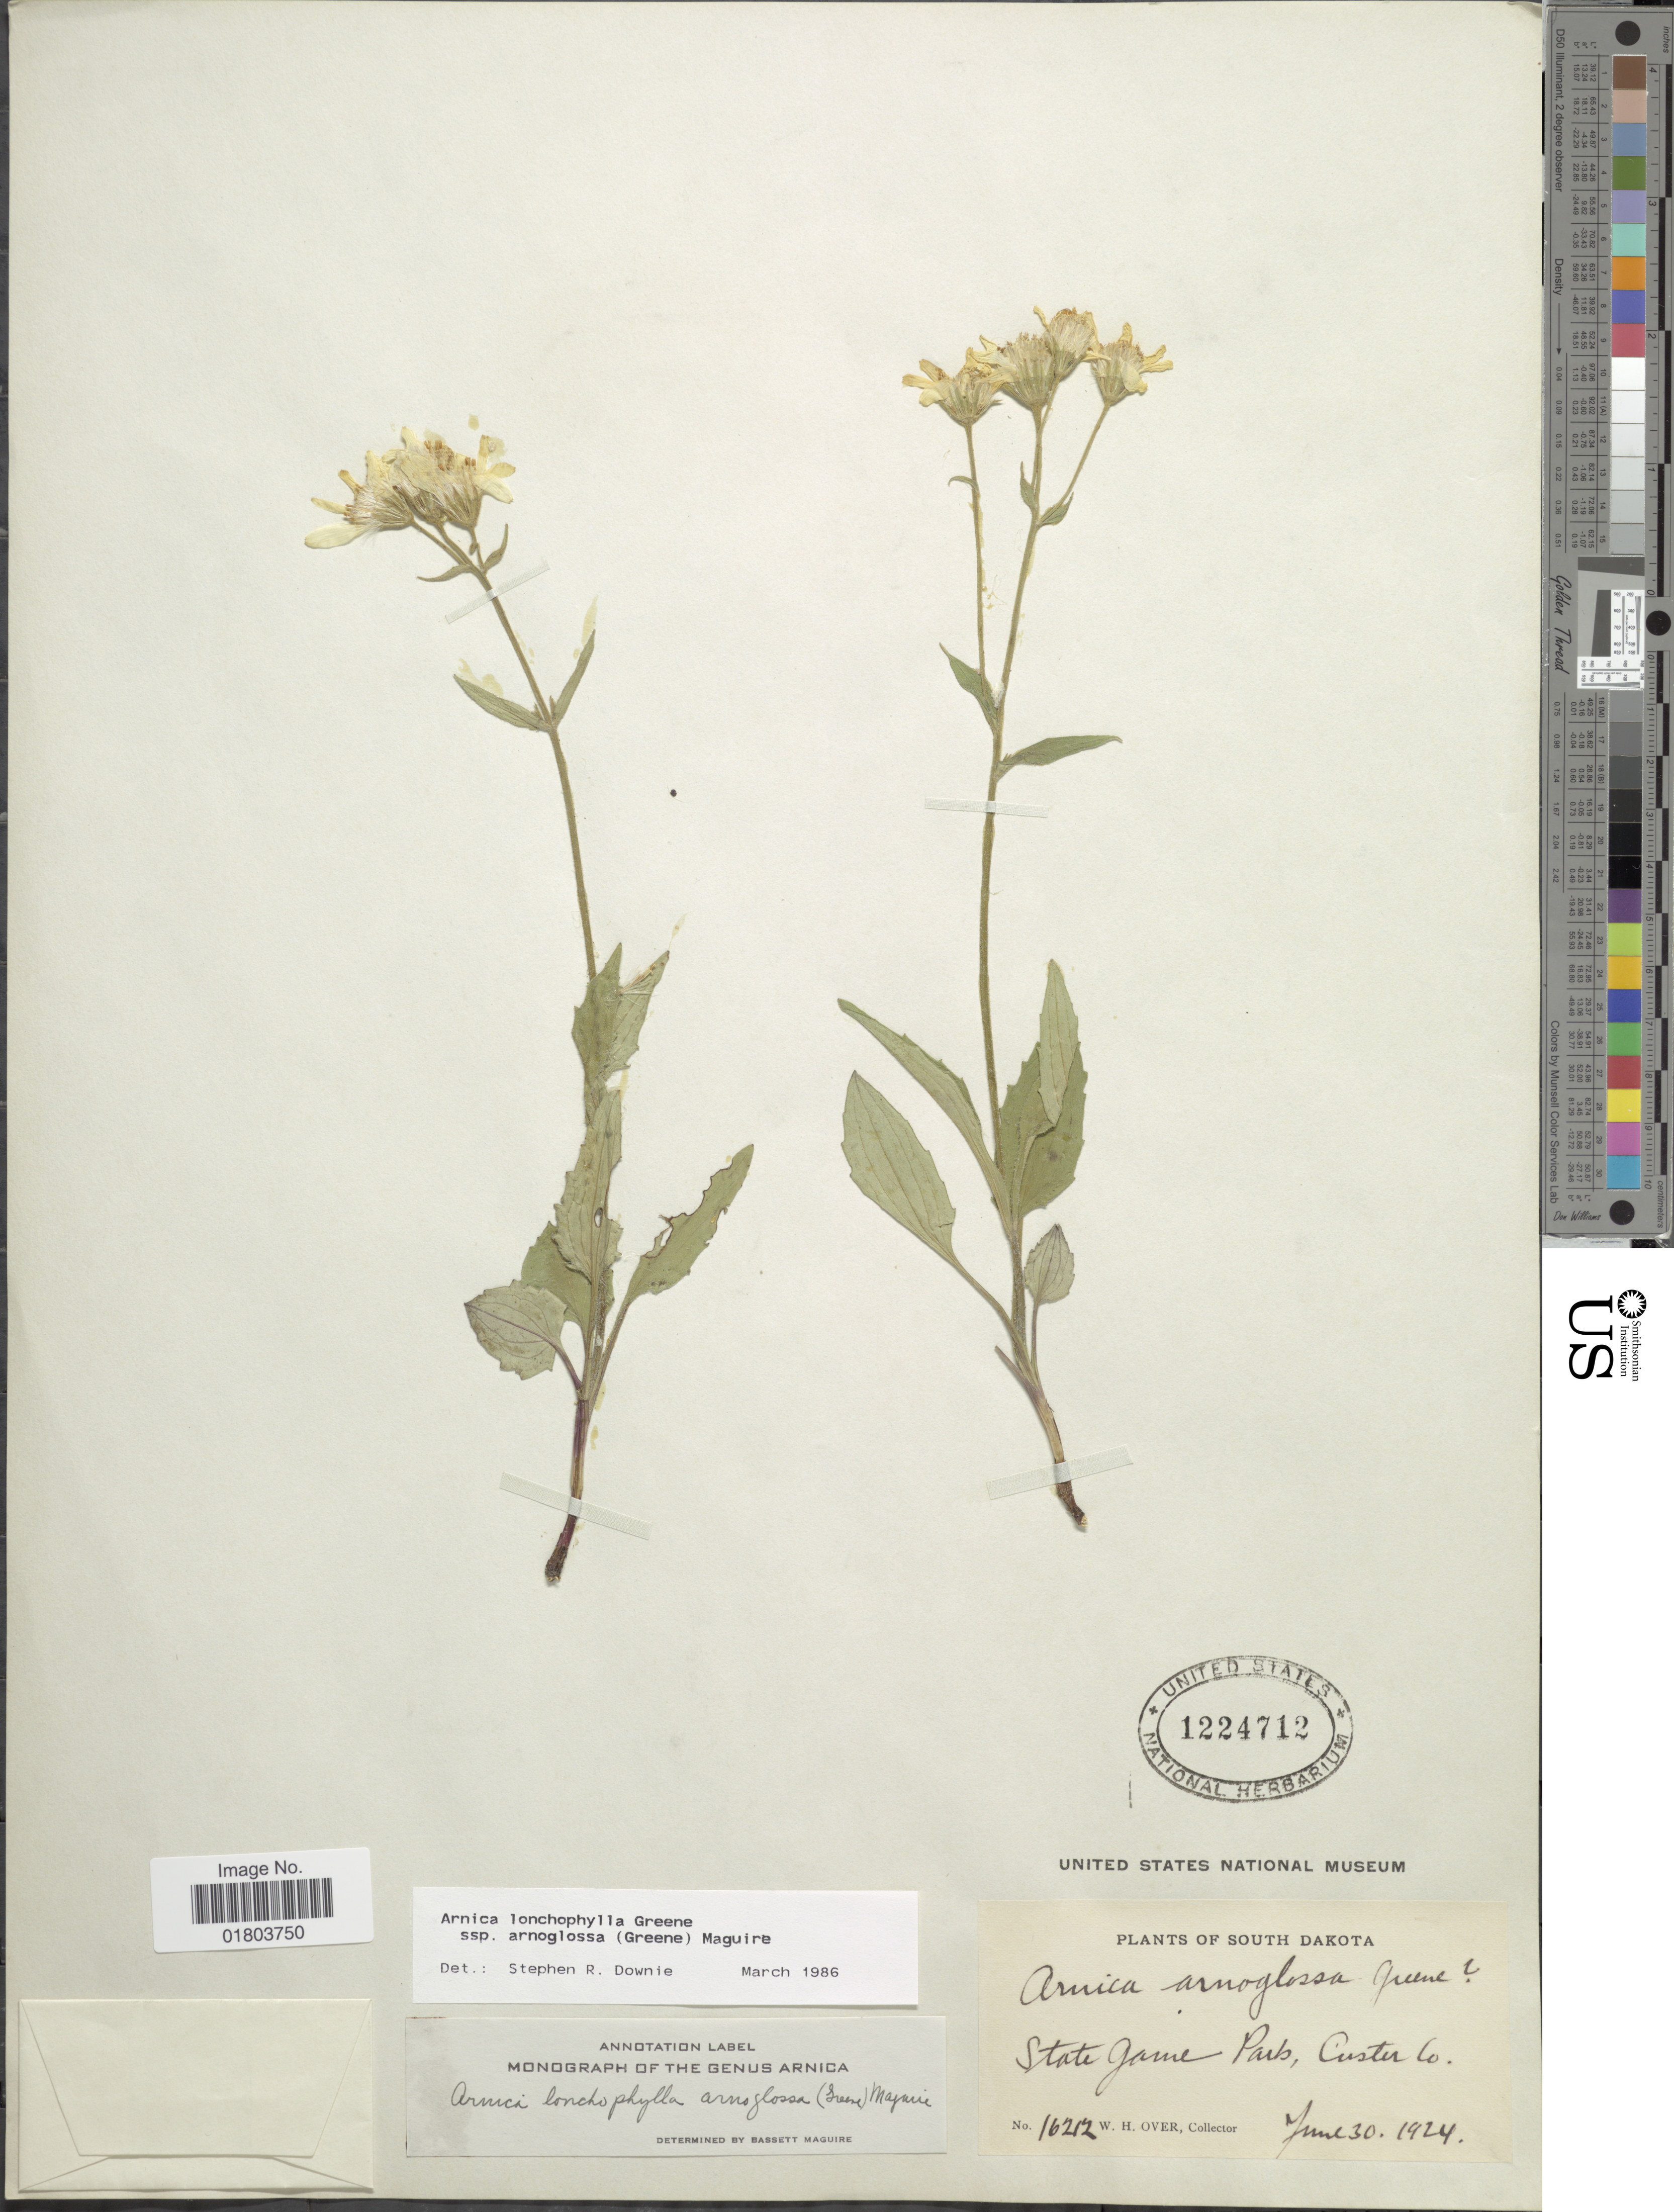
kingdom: Plantae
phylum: Tracheophyta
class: Magnoliopsida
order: Asterales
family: Asteraceae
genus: Arnica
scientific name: Arnica lonchophylla subsp. arnoglossa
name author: (Greene) Maguire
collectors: W. Over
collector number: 16212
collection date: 1924-06-30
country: United States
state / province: South Dakota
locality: State Game Parts, Custer Co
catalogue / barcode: US 1224712